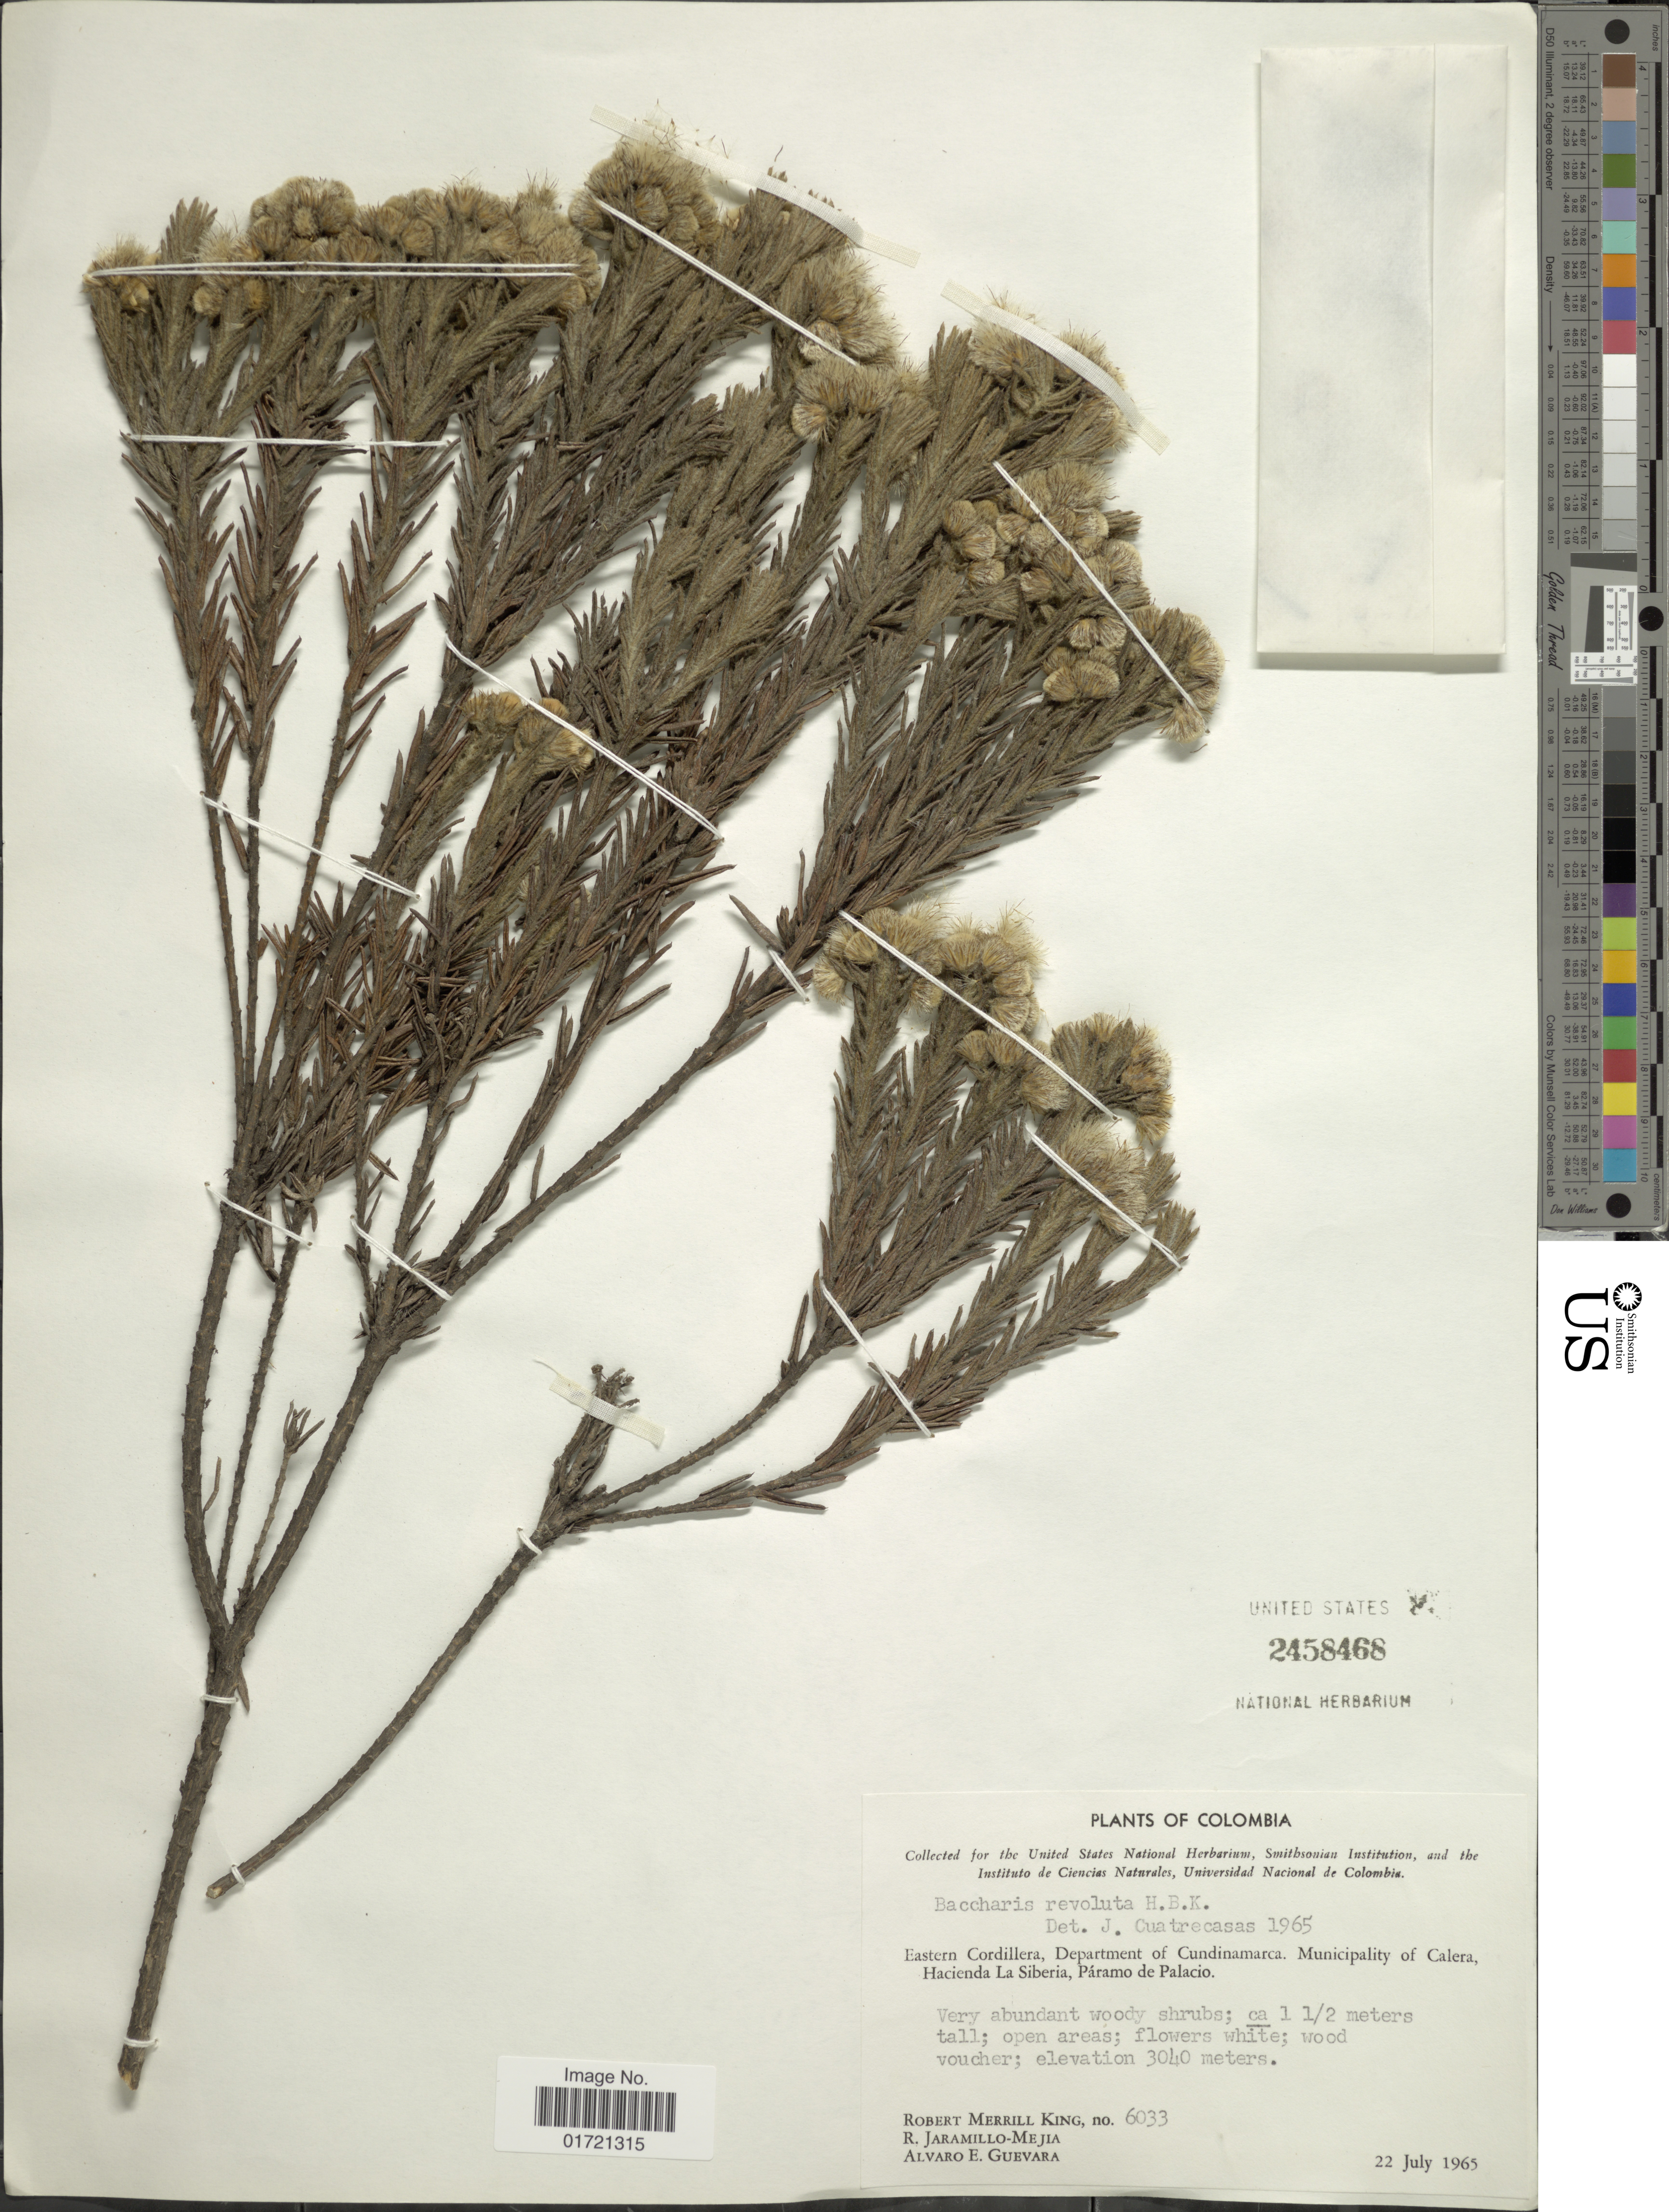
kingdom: Plantae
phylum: Tracheophyta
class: Magnoliopsida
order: Asterales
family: Asteraceae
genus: Baccharis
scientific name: Baccharis revoluta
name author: Kunth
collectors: R. M. King, R. Jaramillo M. & A. E. Guevara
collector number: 6033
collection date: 1965-07-22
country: Colombia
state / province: Cundinamarca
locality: Eastern Cordillera, Municipality of Calera, Hacienda La Siberia, Páramo de Palacio.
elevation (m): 3040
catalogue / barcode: US 2458468